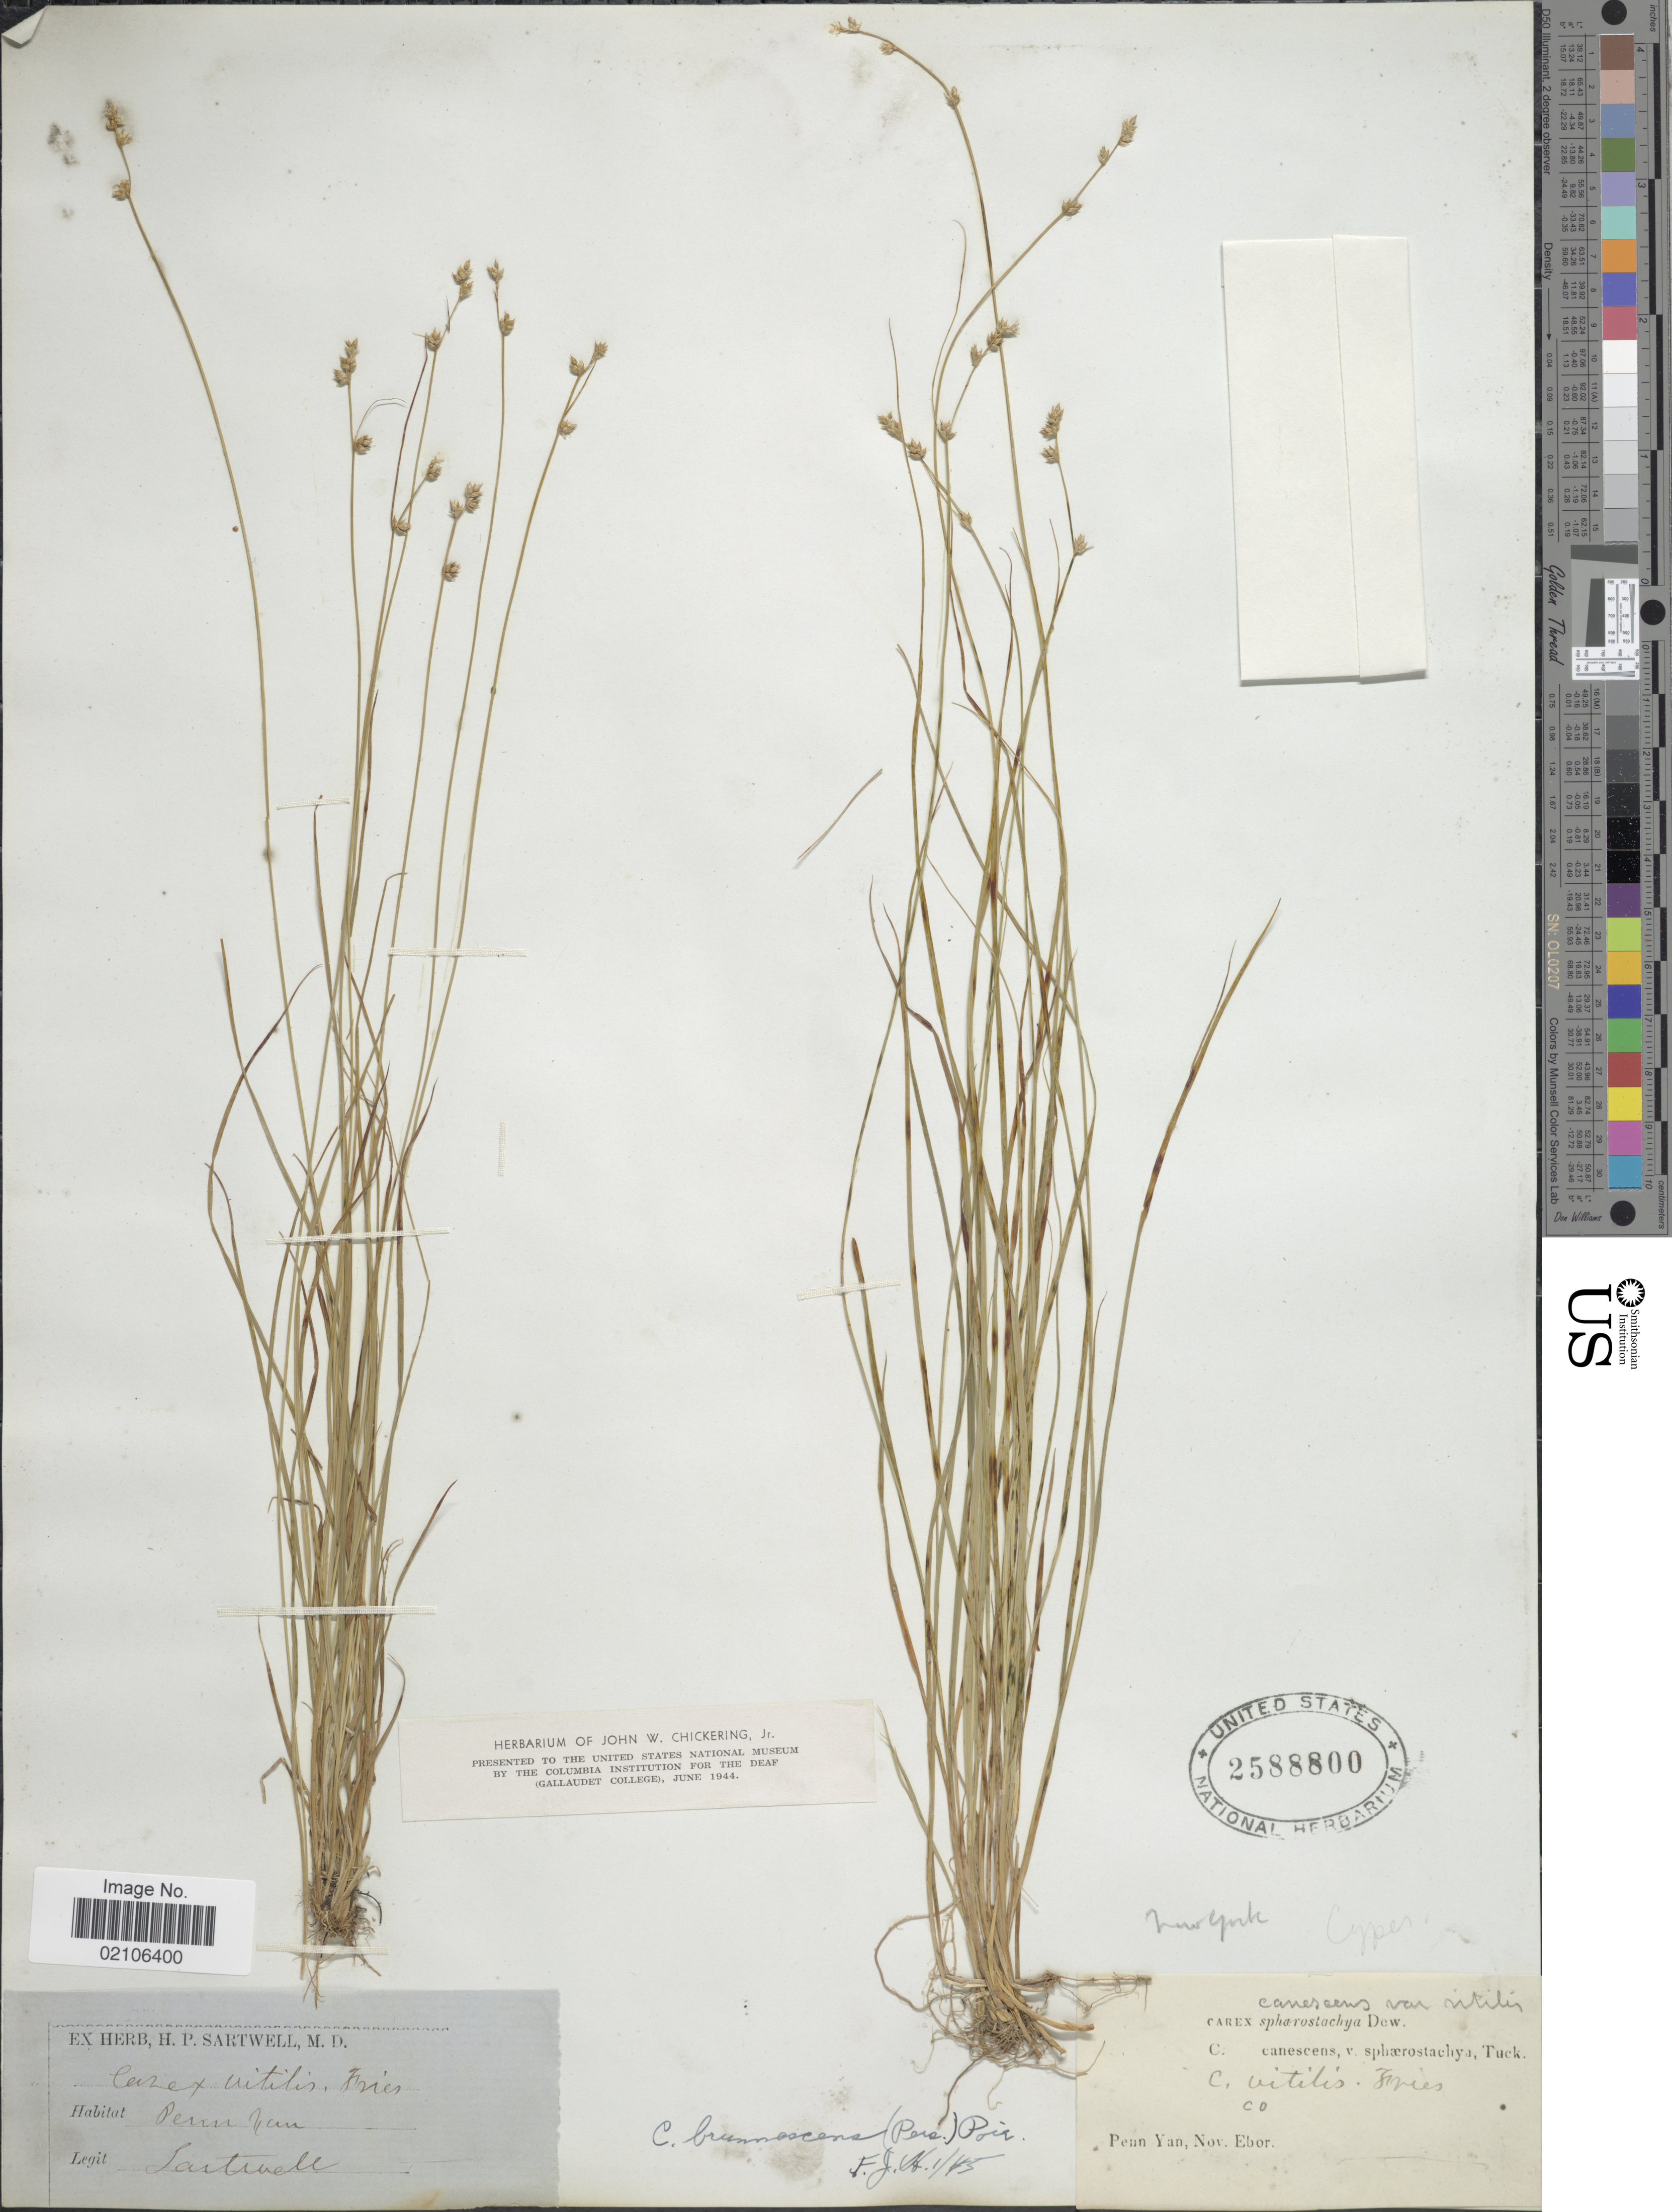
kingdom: Plantae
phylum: Tracheophyta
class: Liliopsida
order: Poales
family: Cyperaceae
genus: Carex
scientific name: Carex brunnescens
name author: (Pers.) Poir.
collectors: H. P. Sartwell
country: United States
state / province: New York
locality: Penn Yan, Nov. Ebor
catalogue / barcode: US 2588800